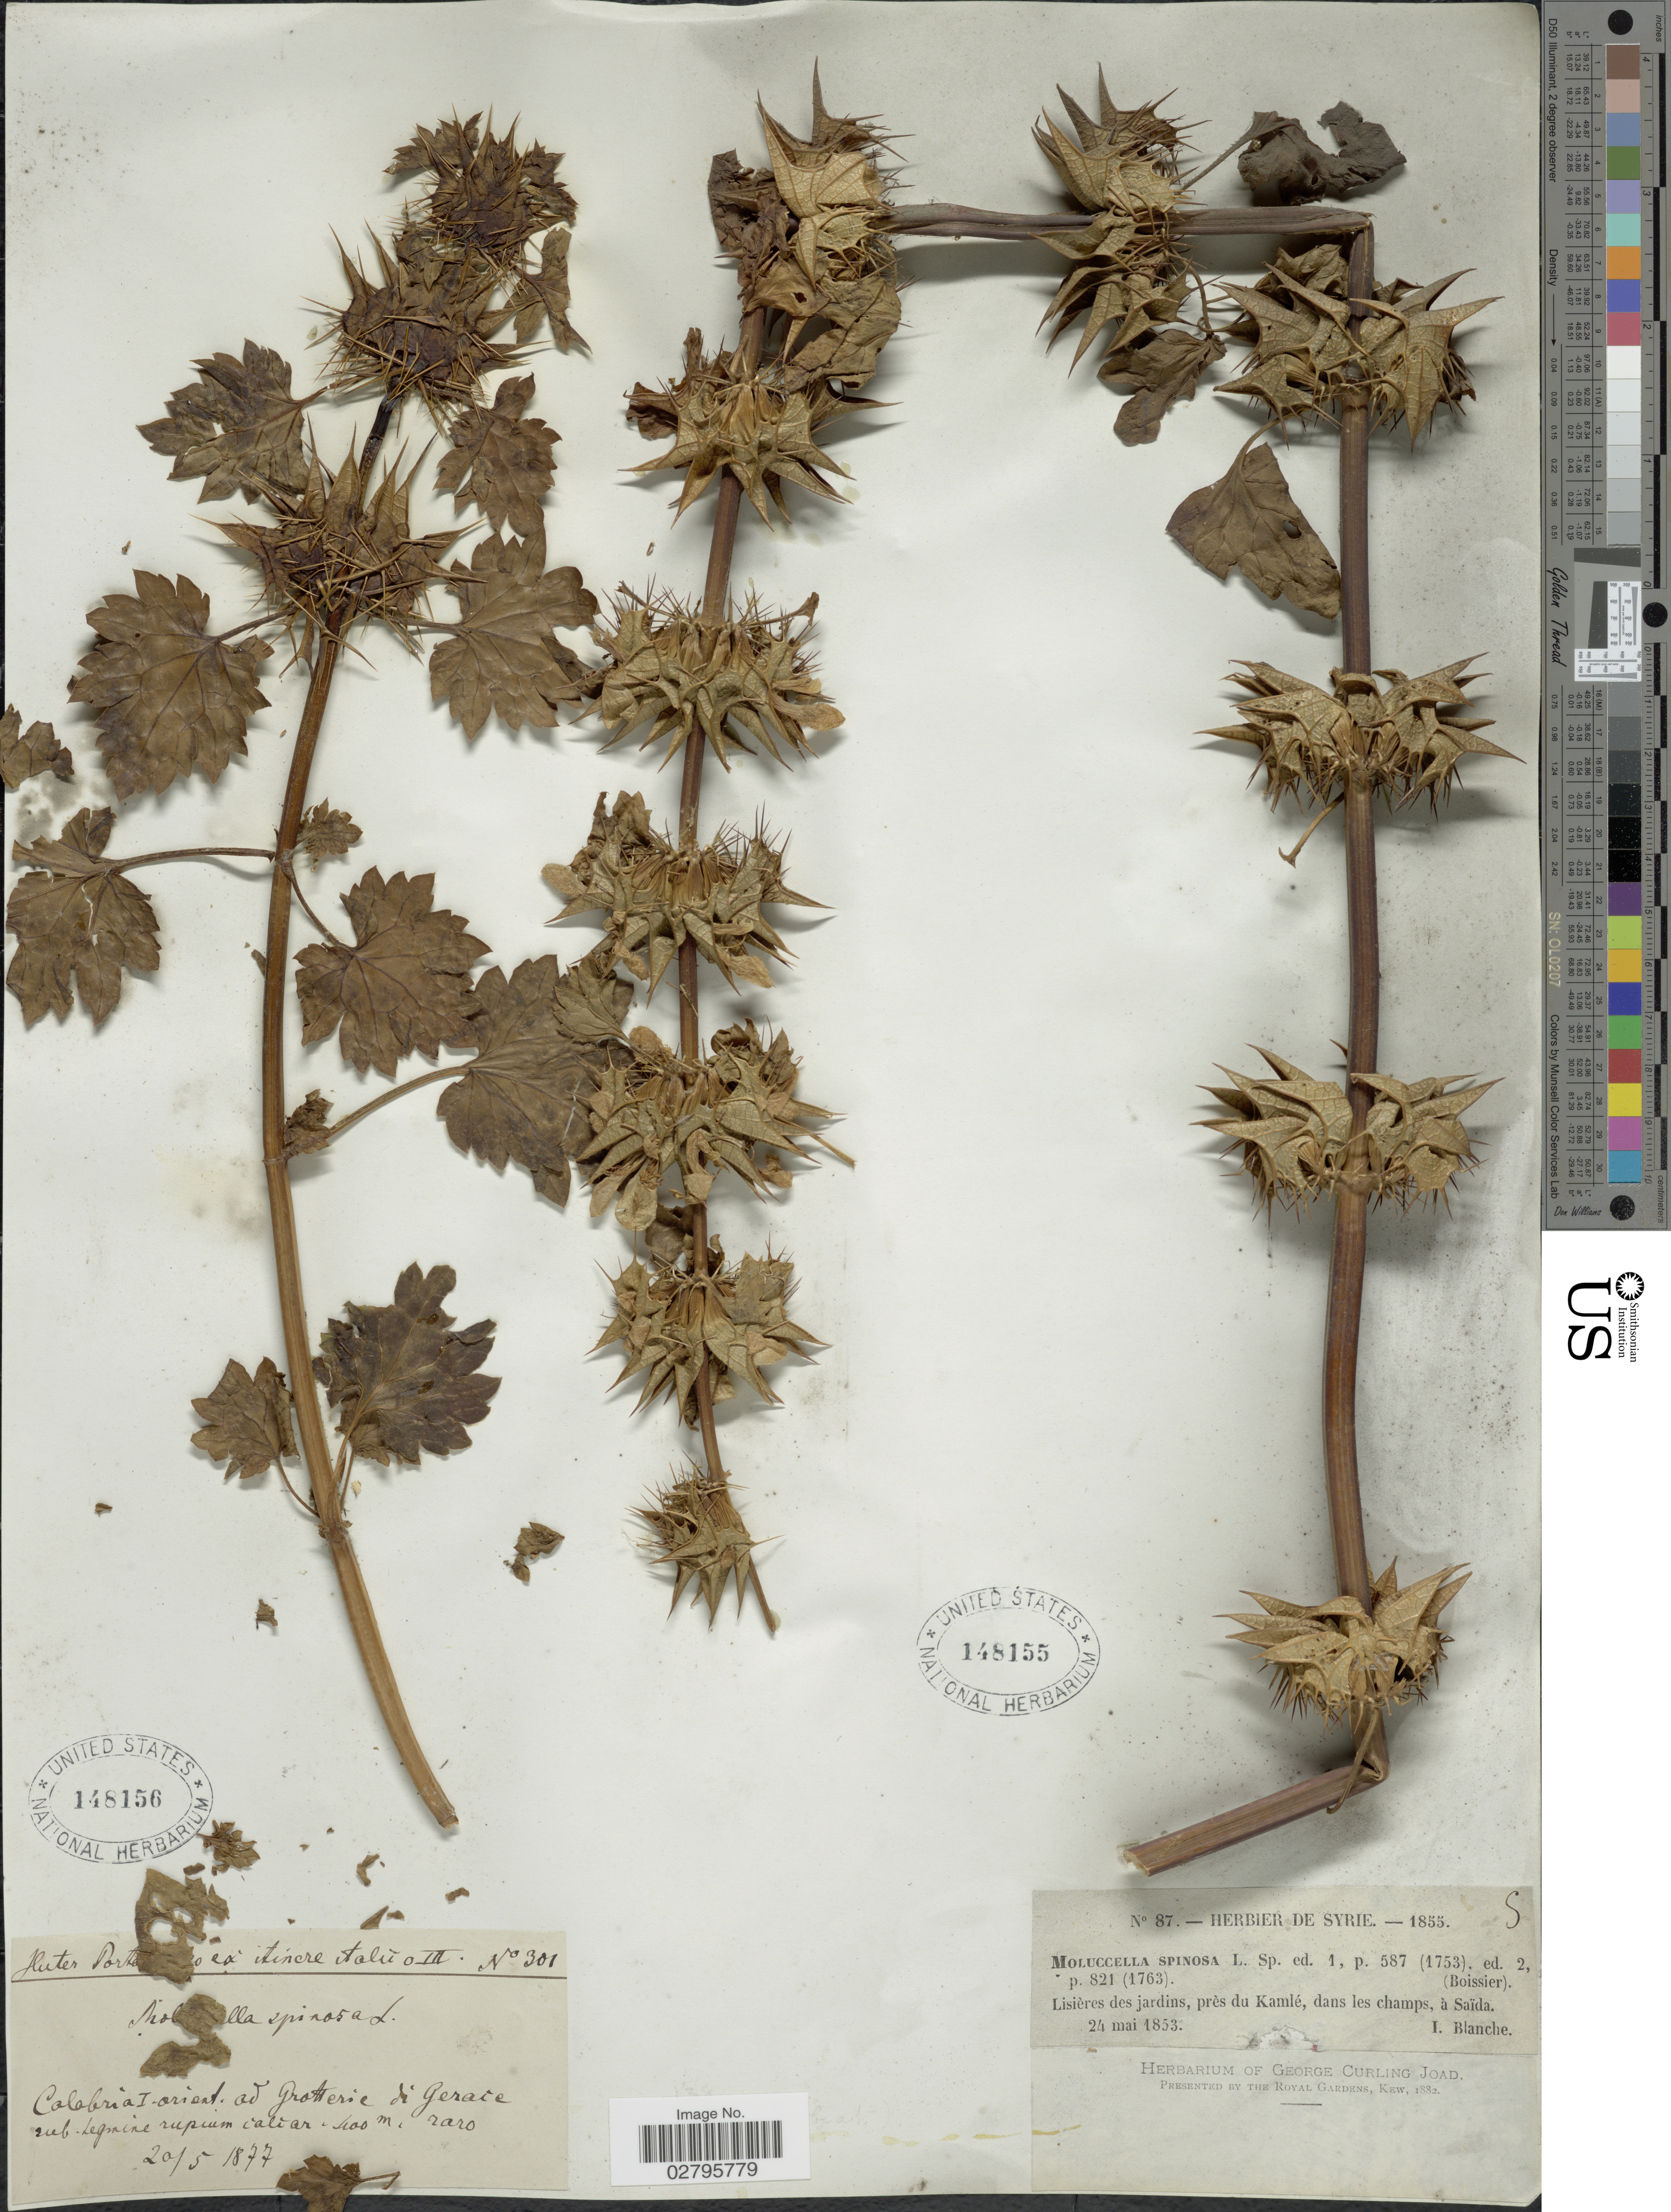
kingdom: Plantae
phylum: Tracheophyta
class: Magnoliopsida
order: Lamiales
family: Lamiaceae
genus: Moluccella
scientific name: Moluccella spinosa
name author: L.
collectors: -. Huter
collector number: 301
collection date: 1877-05-20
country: Italy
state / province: Calabria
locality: Calabria I-orient. ad Grotterie di Gerate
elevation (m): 400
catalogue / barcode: US 148156